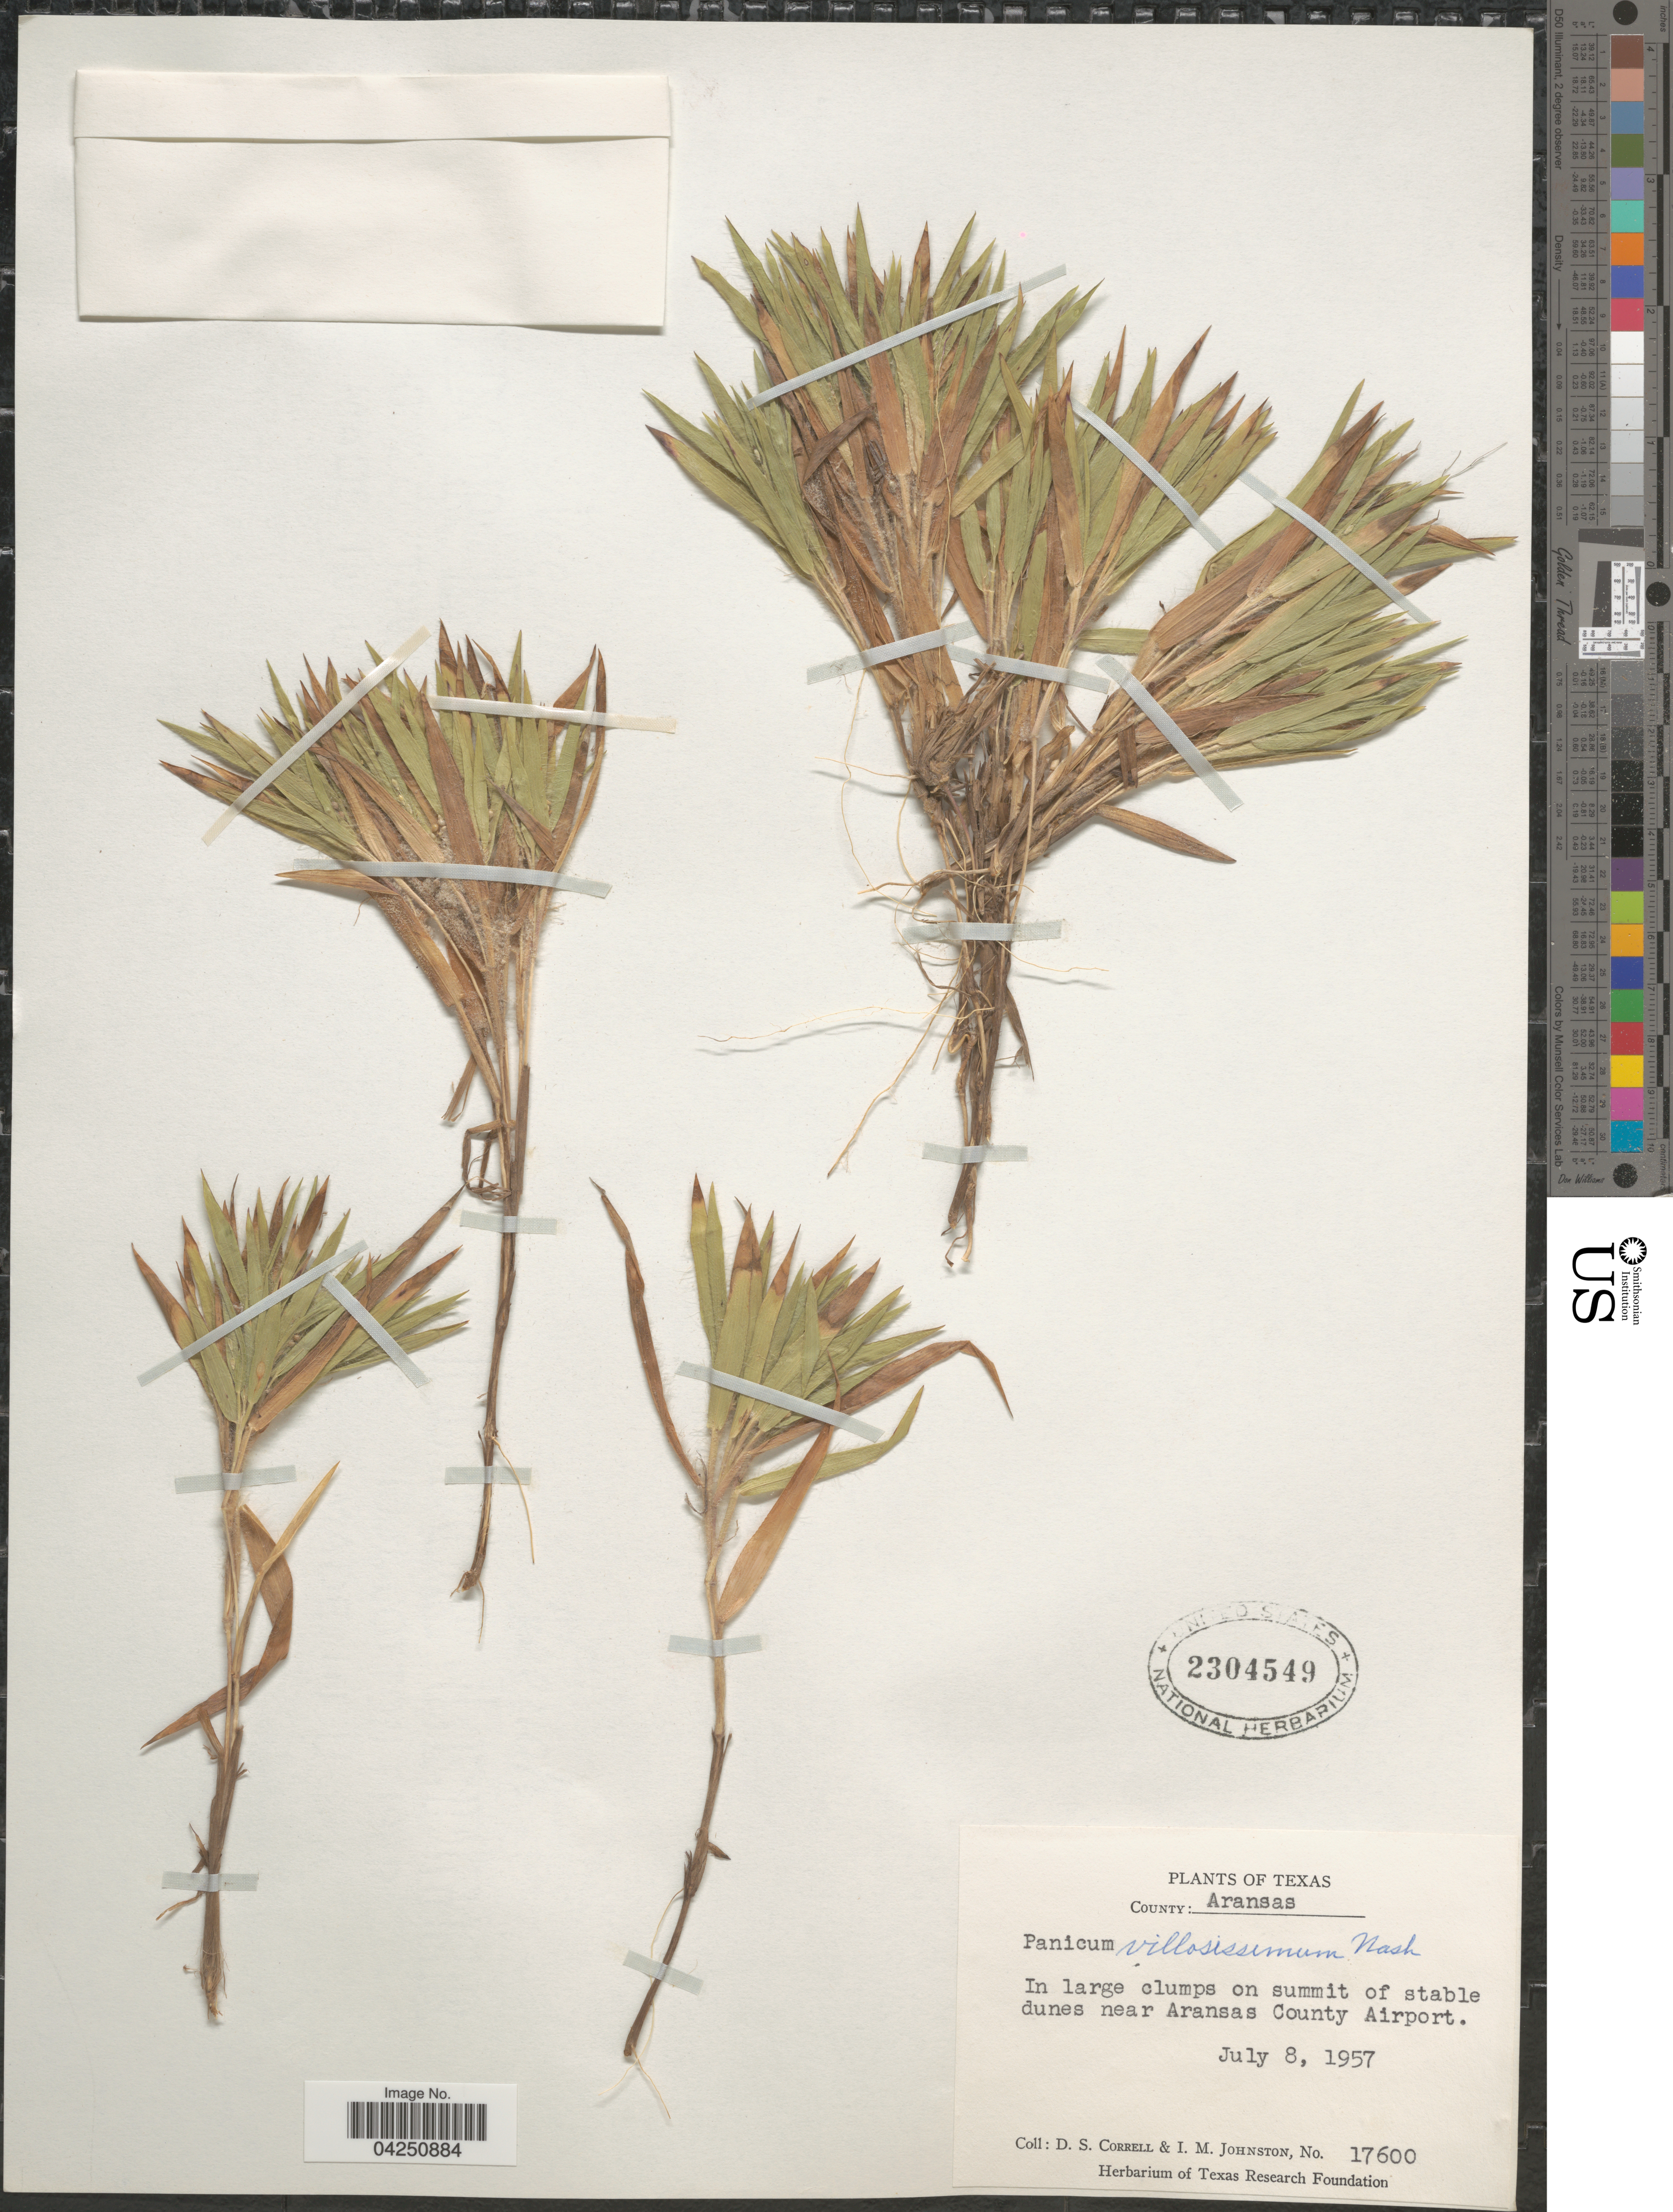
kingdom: Plantae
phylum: Tracheophyta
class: Liliopsida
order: Poales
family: Poaceae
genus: Dichanthelium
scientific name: Dichanthelium acuminatum var. acuminatum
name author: (Sw.) Gould & C.A. Clark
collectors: D. S. Correll & I.M. Johnston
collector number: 17600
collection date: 1957-07-08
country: United States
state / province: Texas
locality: County: Aransas. In large clumps on summit of stable dunes near Aransas County Airport.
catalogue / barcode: US 2304549